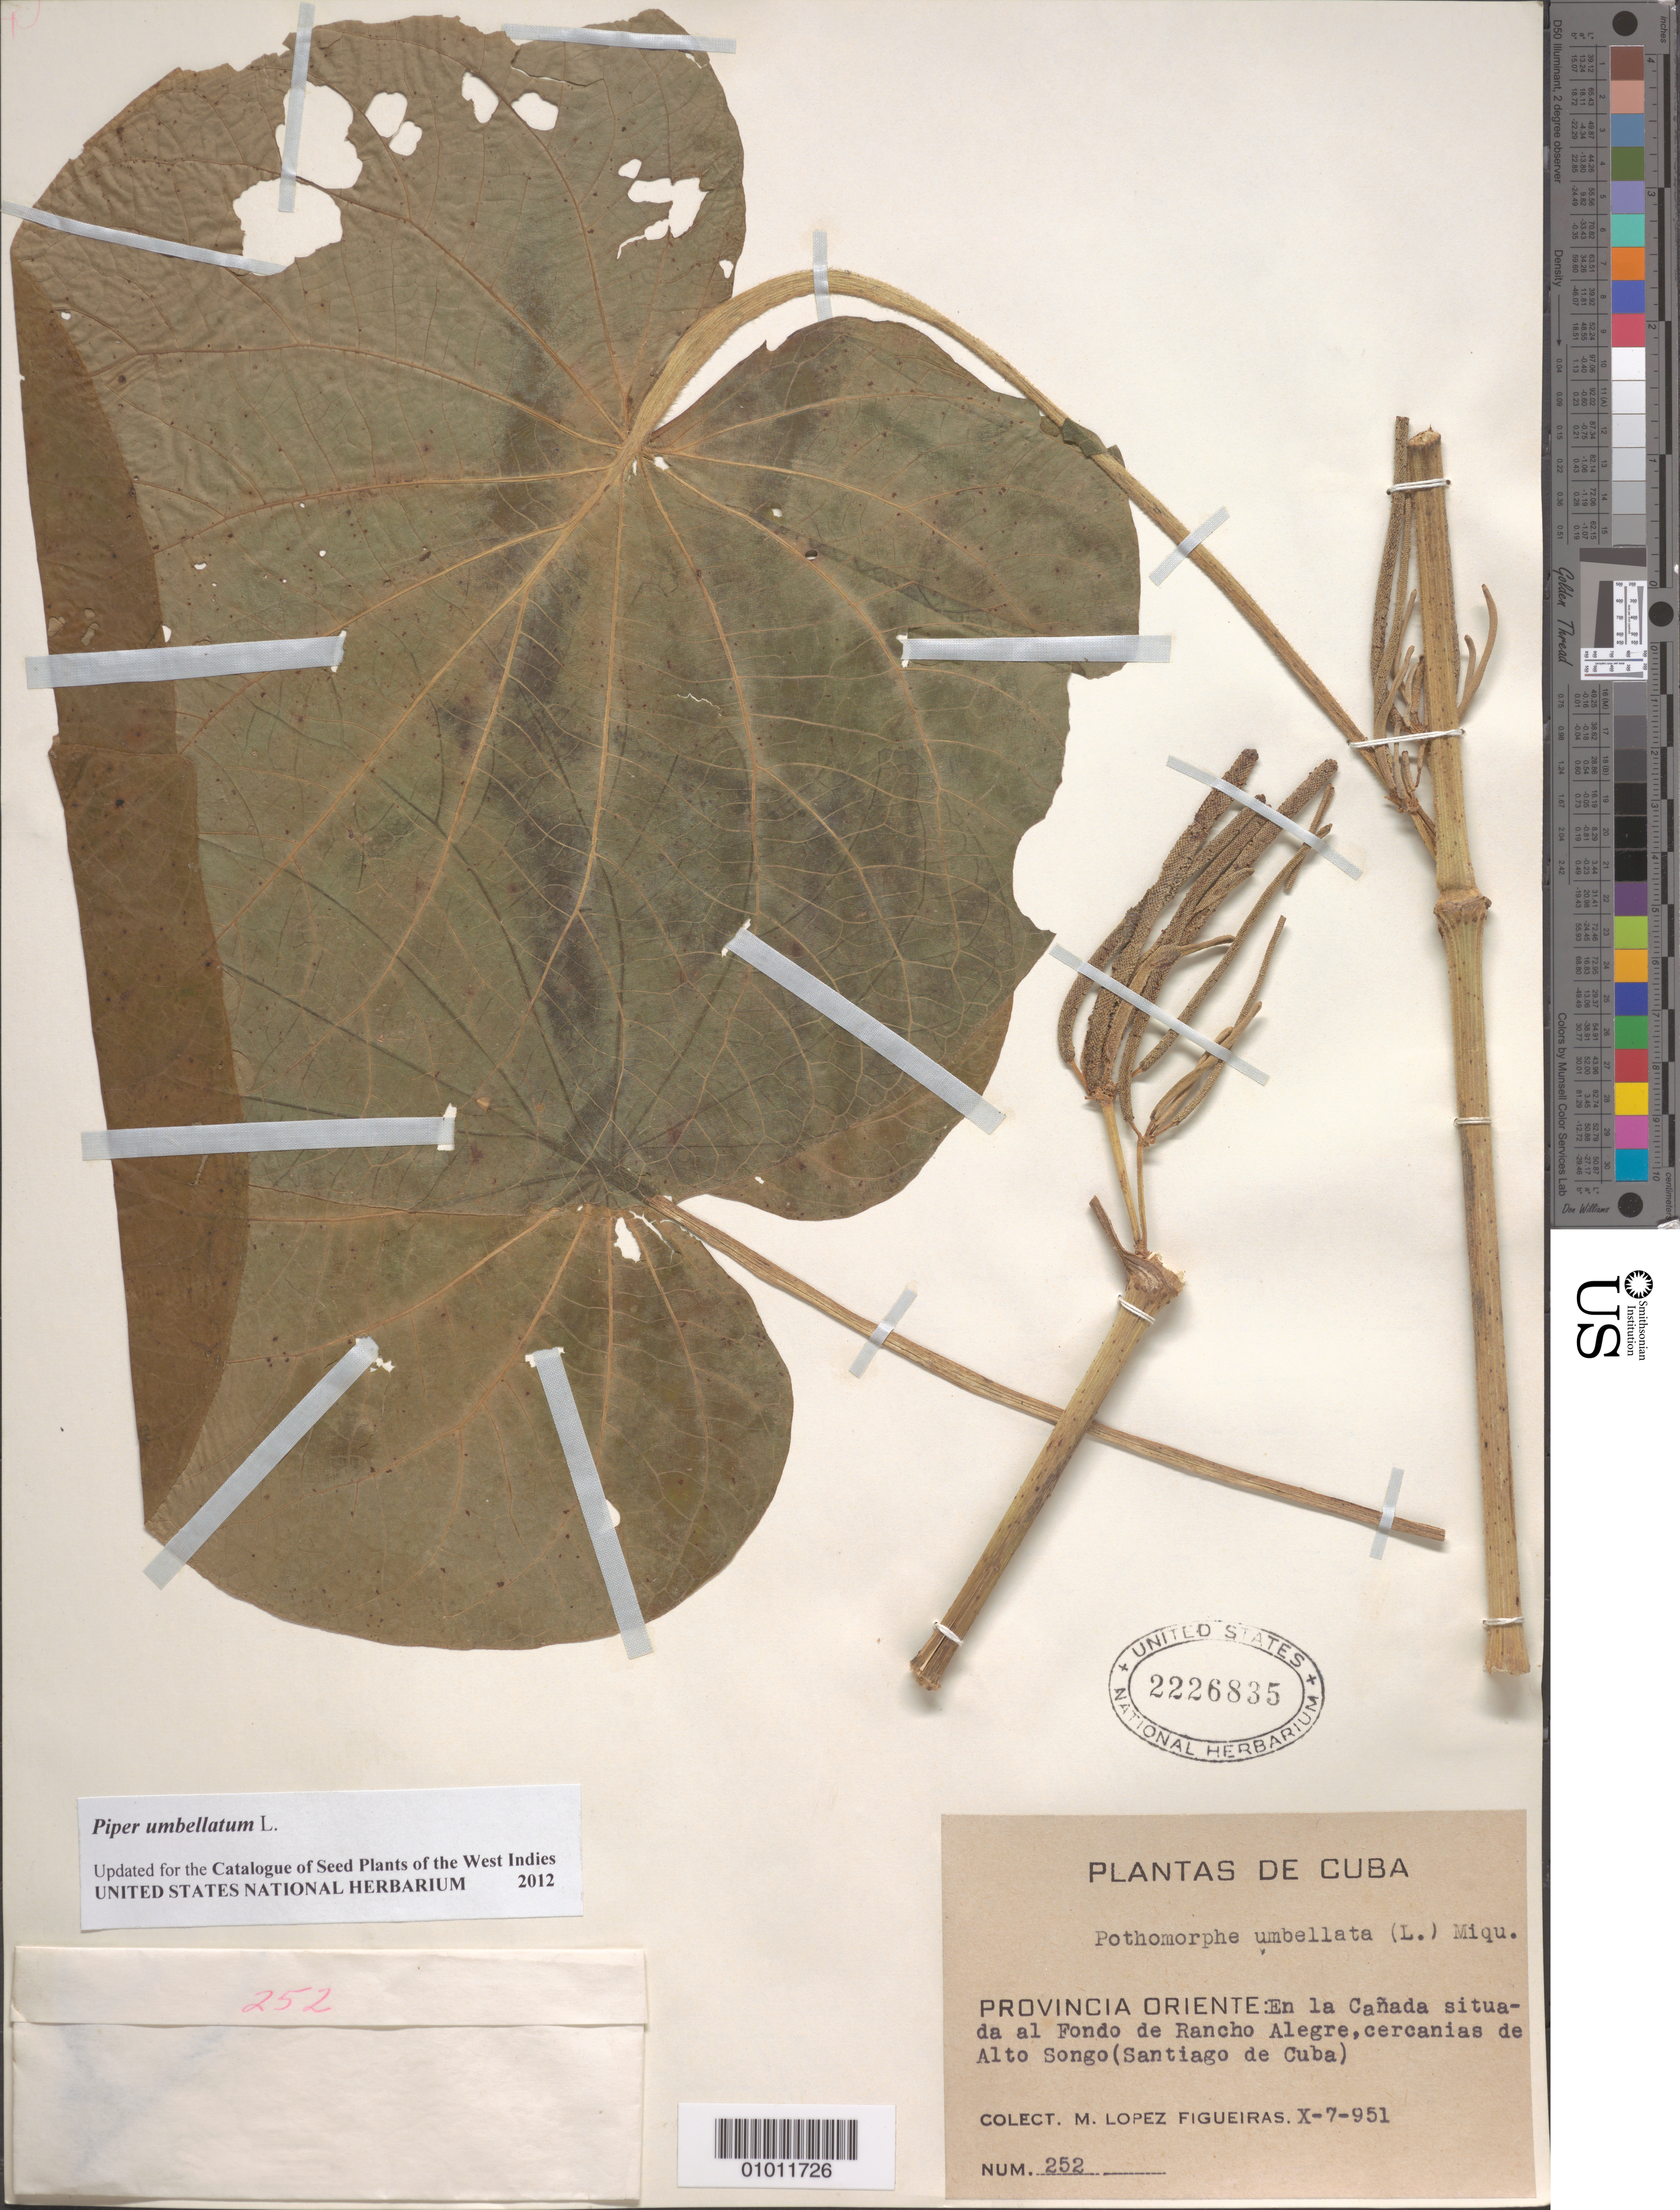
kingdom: Plantae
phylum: Tracheophyta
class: Magnoliopsida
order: Piperales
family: Piperaceae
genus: Piper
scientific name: Piper umbellatum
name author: L.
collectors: M. López Figueiras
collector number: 252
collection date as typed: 07 Oct 1951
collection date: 1951-10-07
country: Cuba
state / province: Santiago de Cuba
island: Cuba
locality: Near the bottom of the "Happy Farm" in Santiago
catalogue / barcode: US 2226835